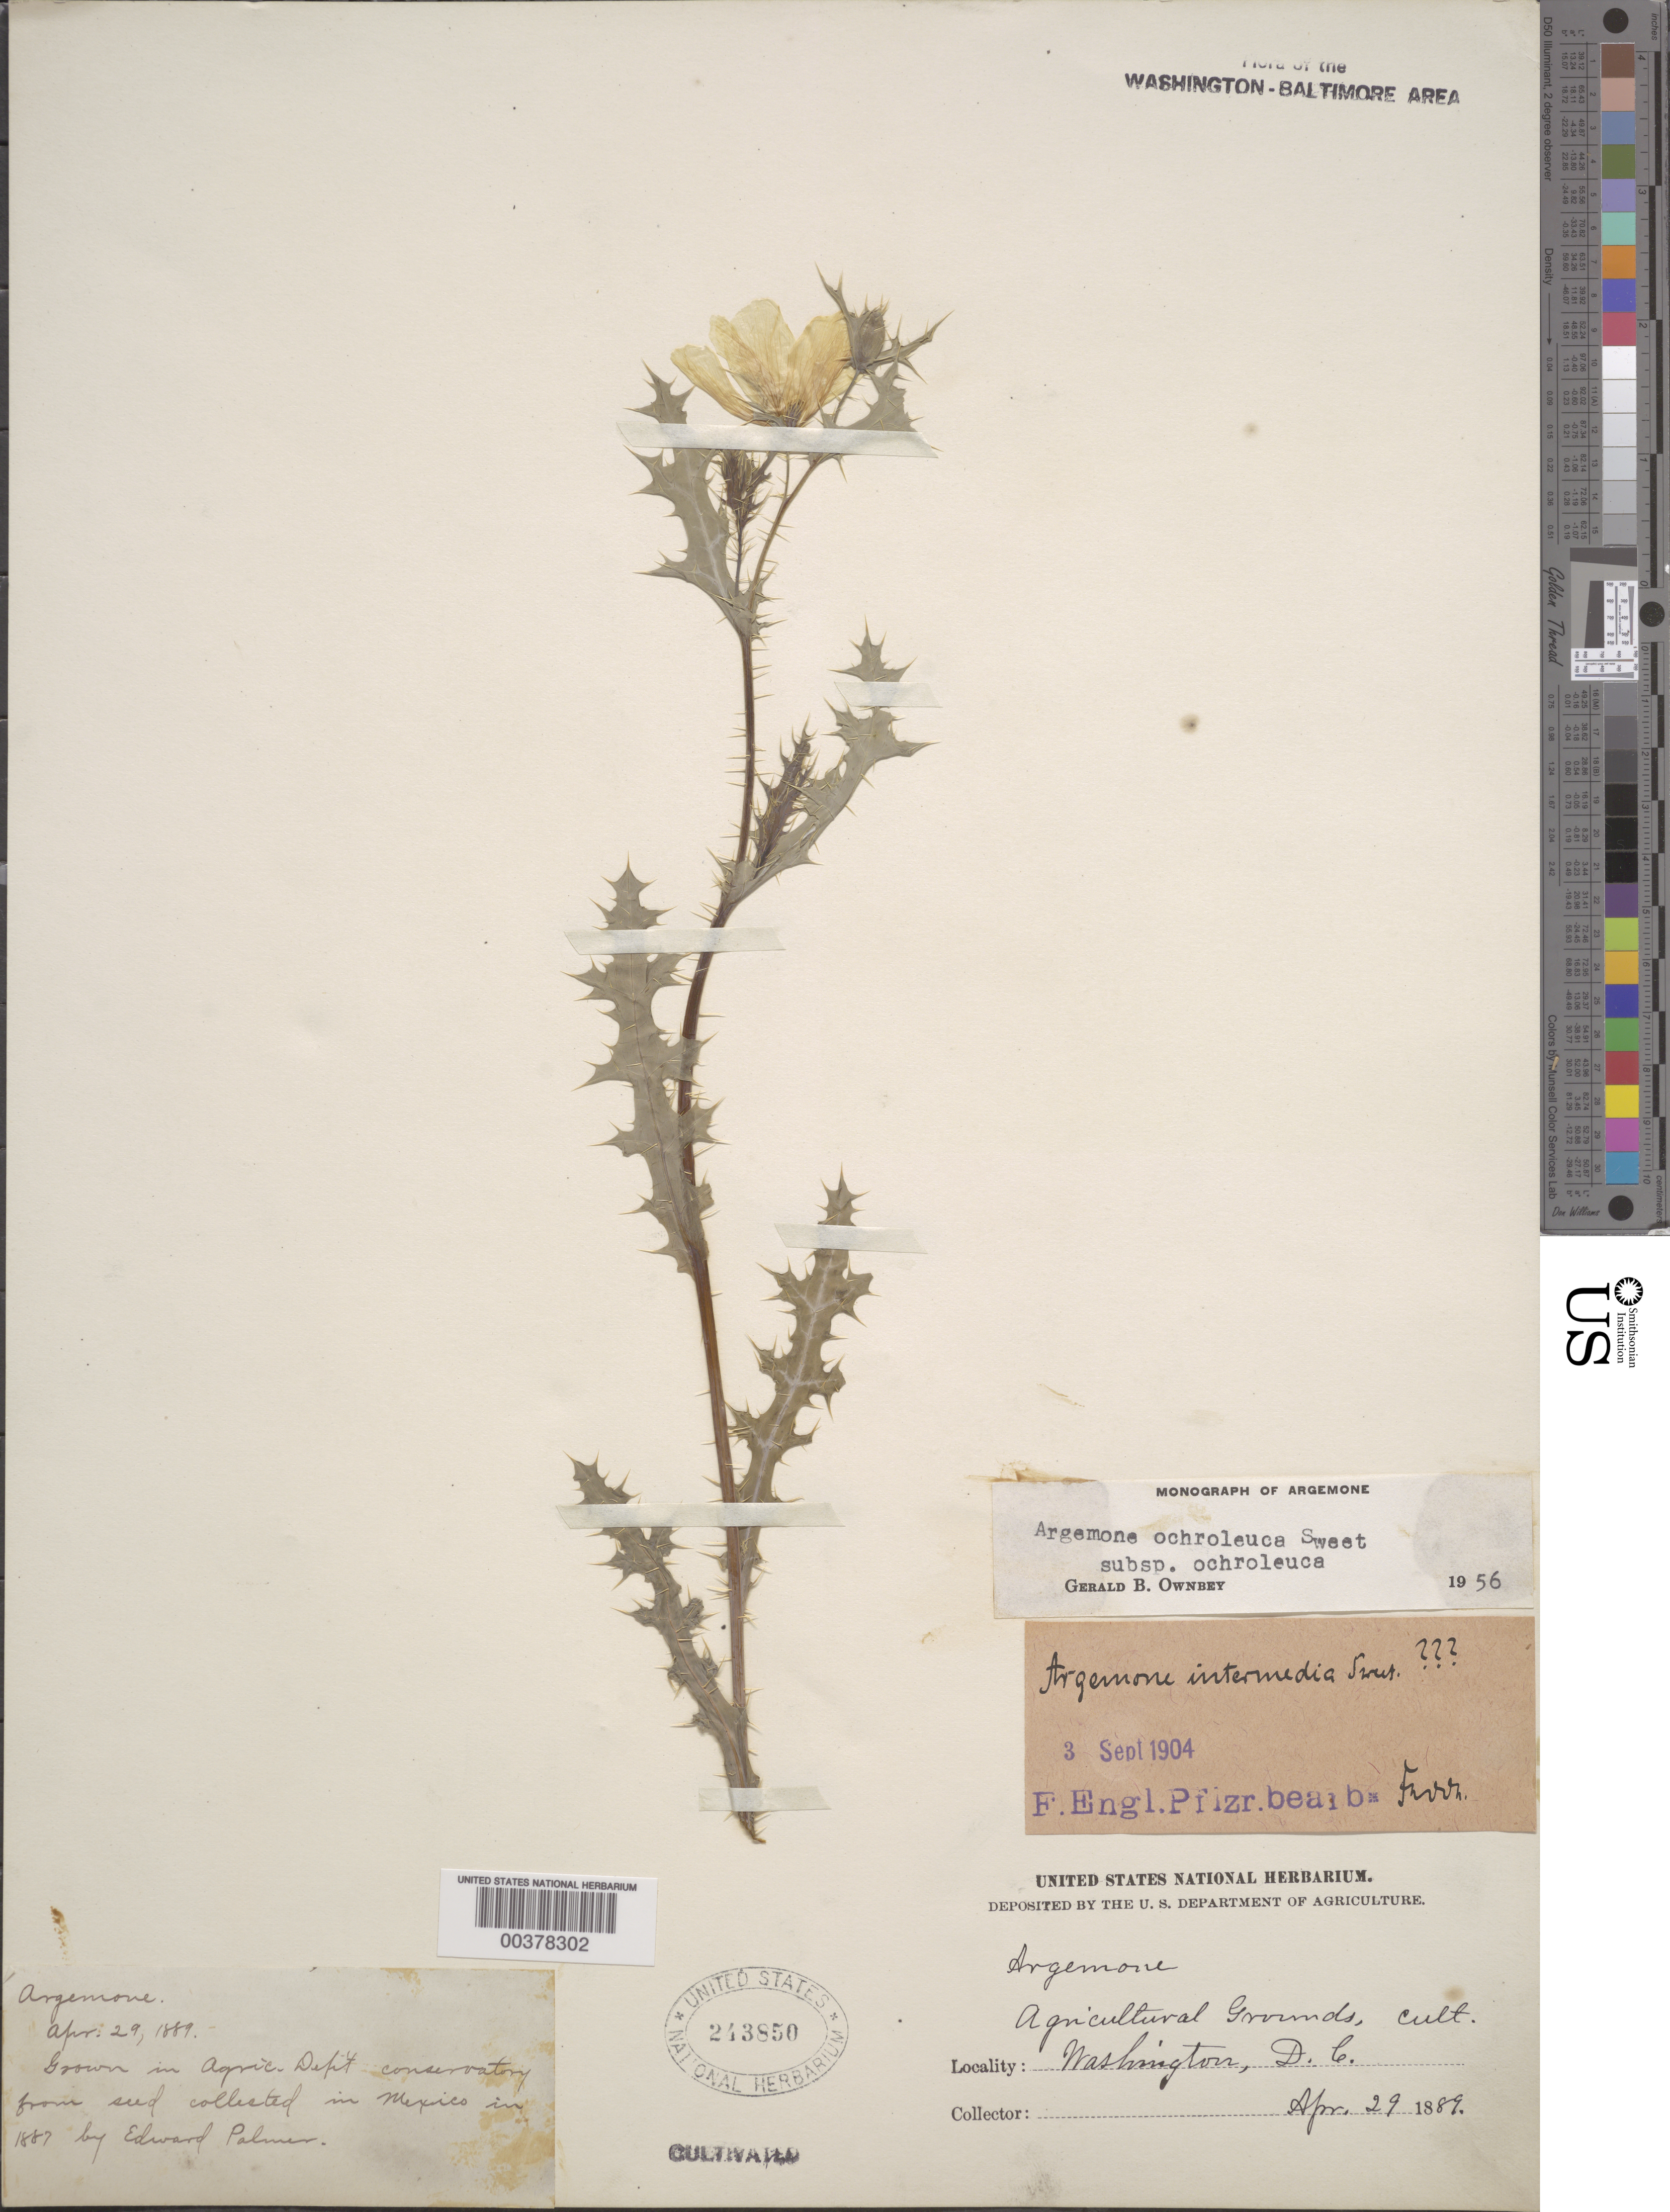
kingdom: Plantae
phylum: Tracheophyta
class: Magnoliopsida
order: Ranunculales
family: Papaveraceae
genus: Argemone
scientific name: Argemone ochroleuca subsp. ochroleuca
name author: Sweet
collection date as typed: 29 Apr 1889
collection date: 1889-04-29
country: United States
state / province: District of Columbia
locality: Agricultural grounds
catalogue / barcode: US 243850